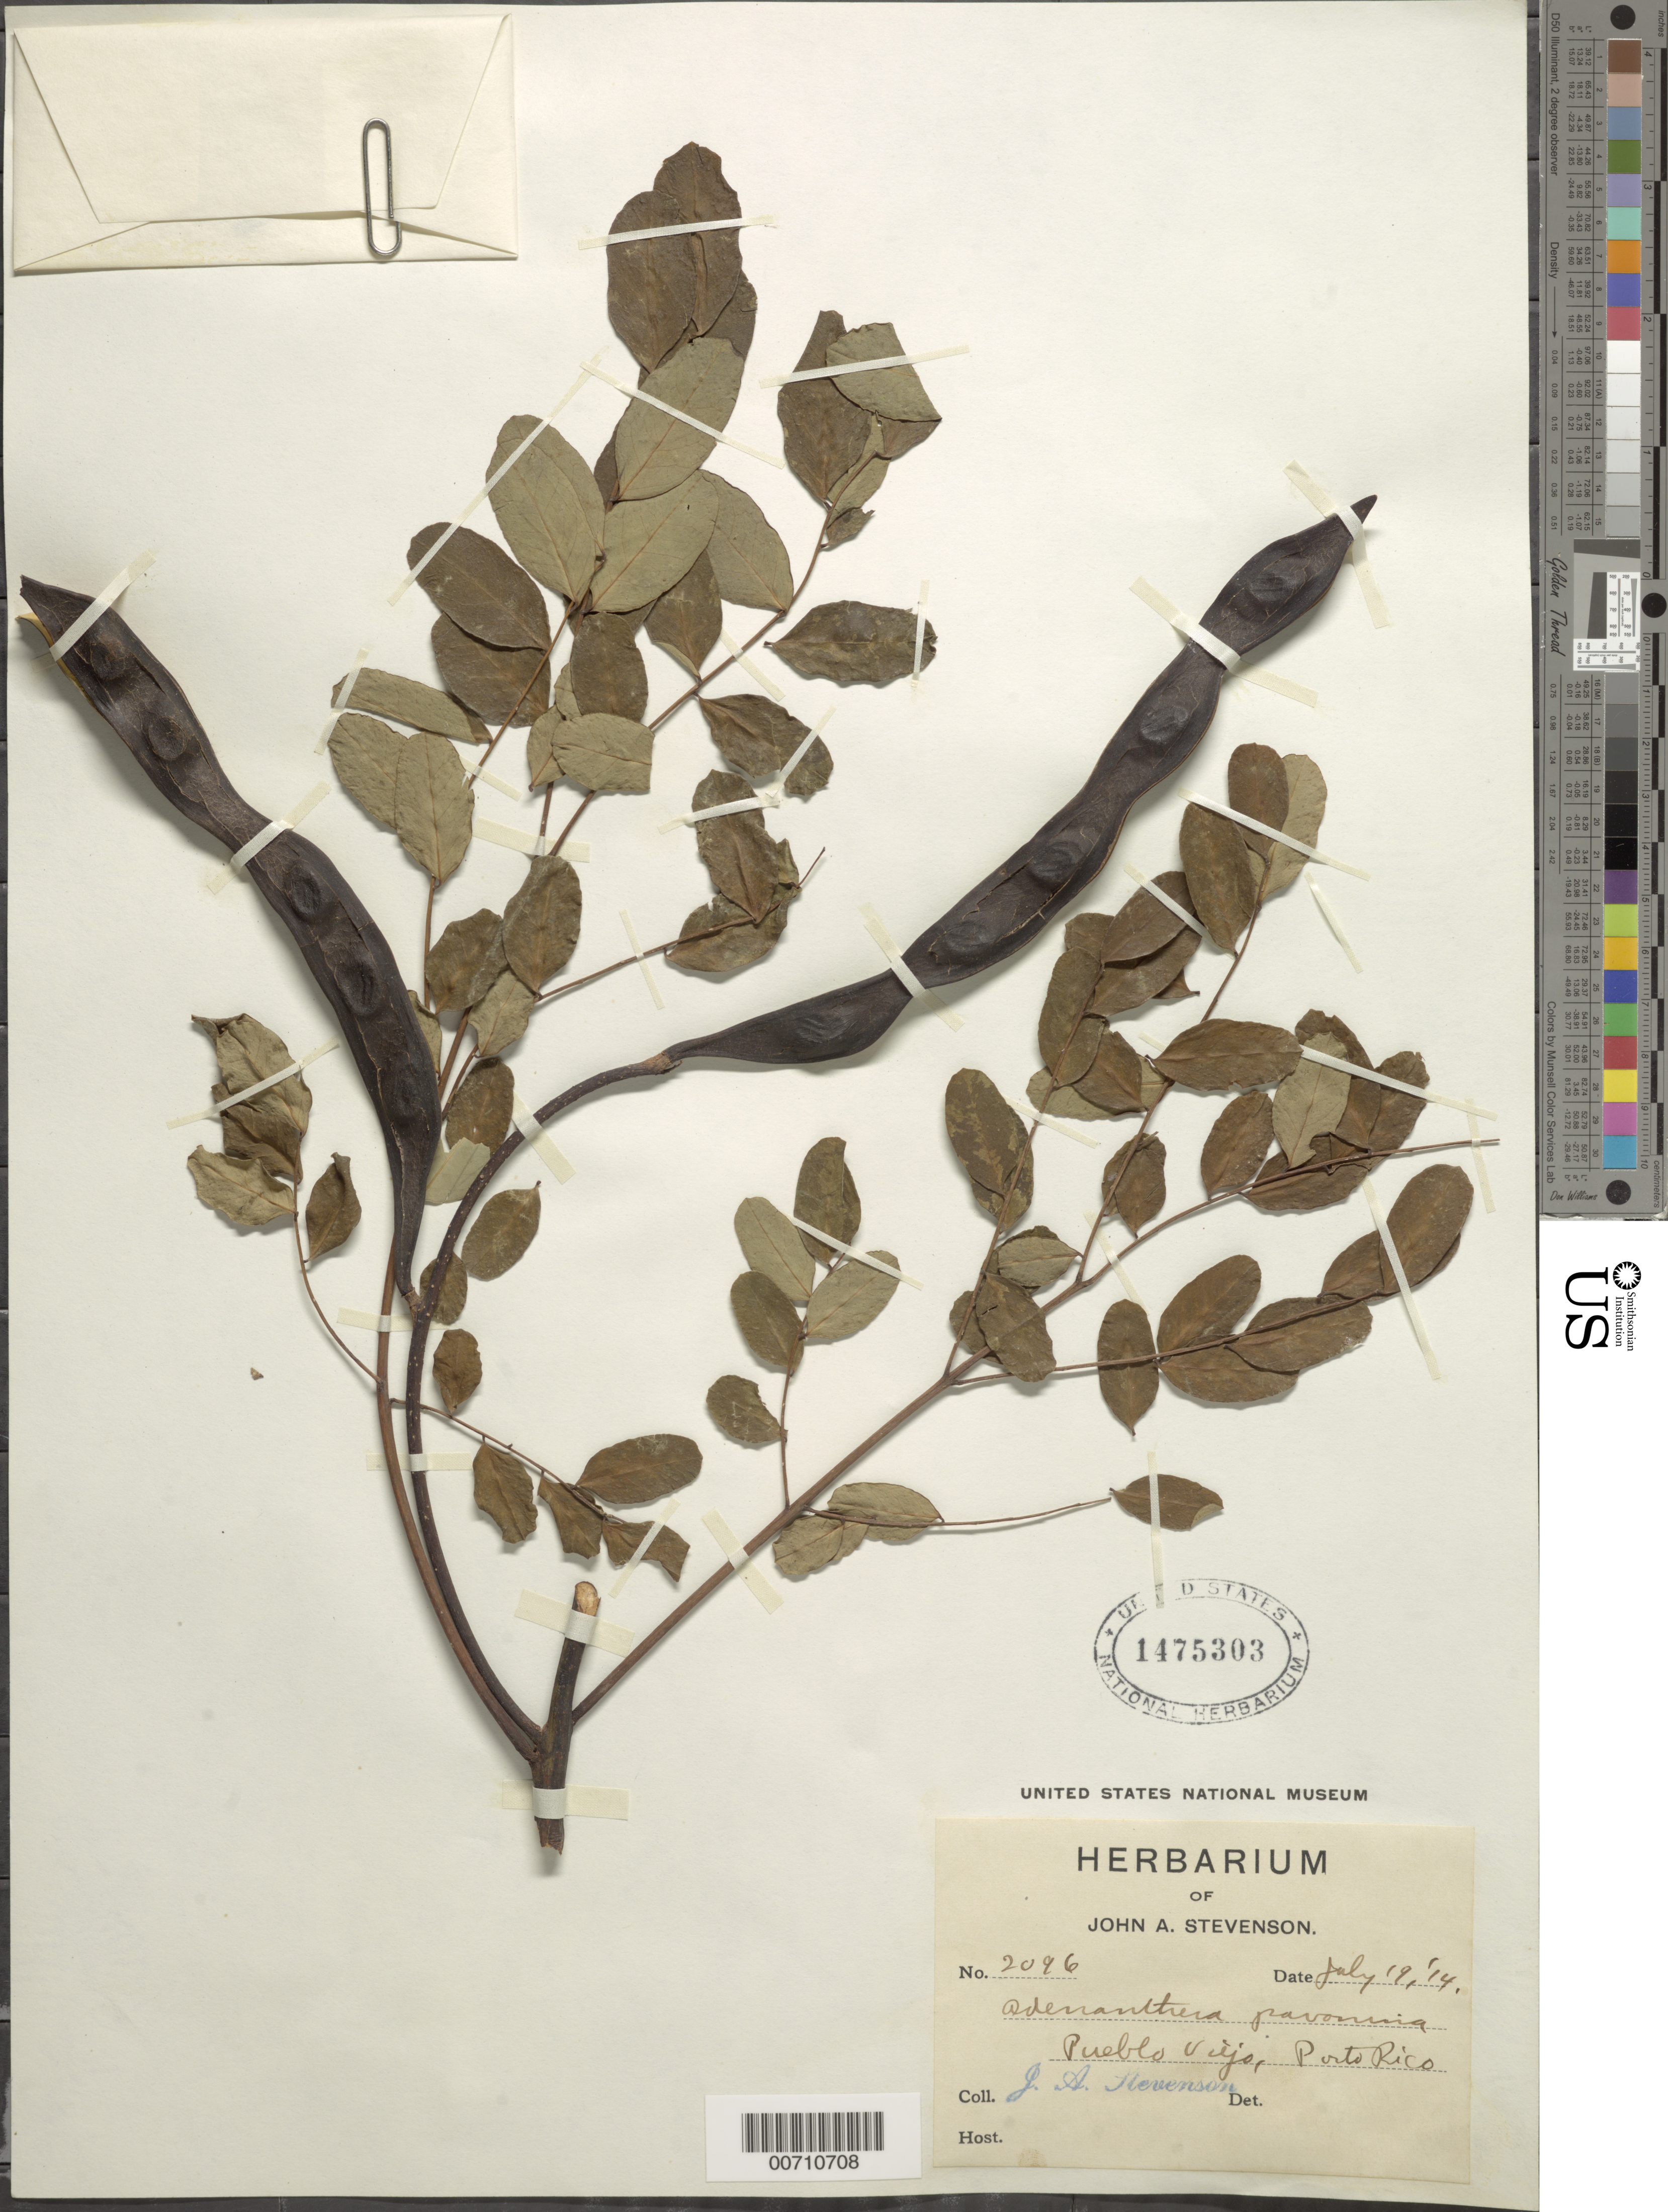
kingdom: Plantae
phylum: Tracheophyta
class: Magnoliopsida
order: Fabales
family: Fabaceae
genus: Adenanthera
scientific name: Adenanthera pavonina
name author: L.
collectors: J. Stevenson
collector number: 2096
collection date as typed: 19 Jul 1914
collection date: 1914-07-19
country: Puerto Rico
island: Greater Antilles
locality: Pueblo Viejo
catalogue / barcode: US 1475303